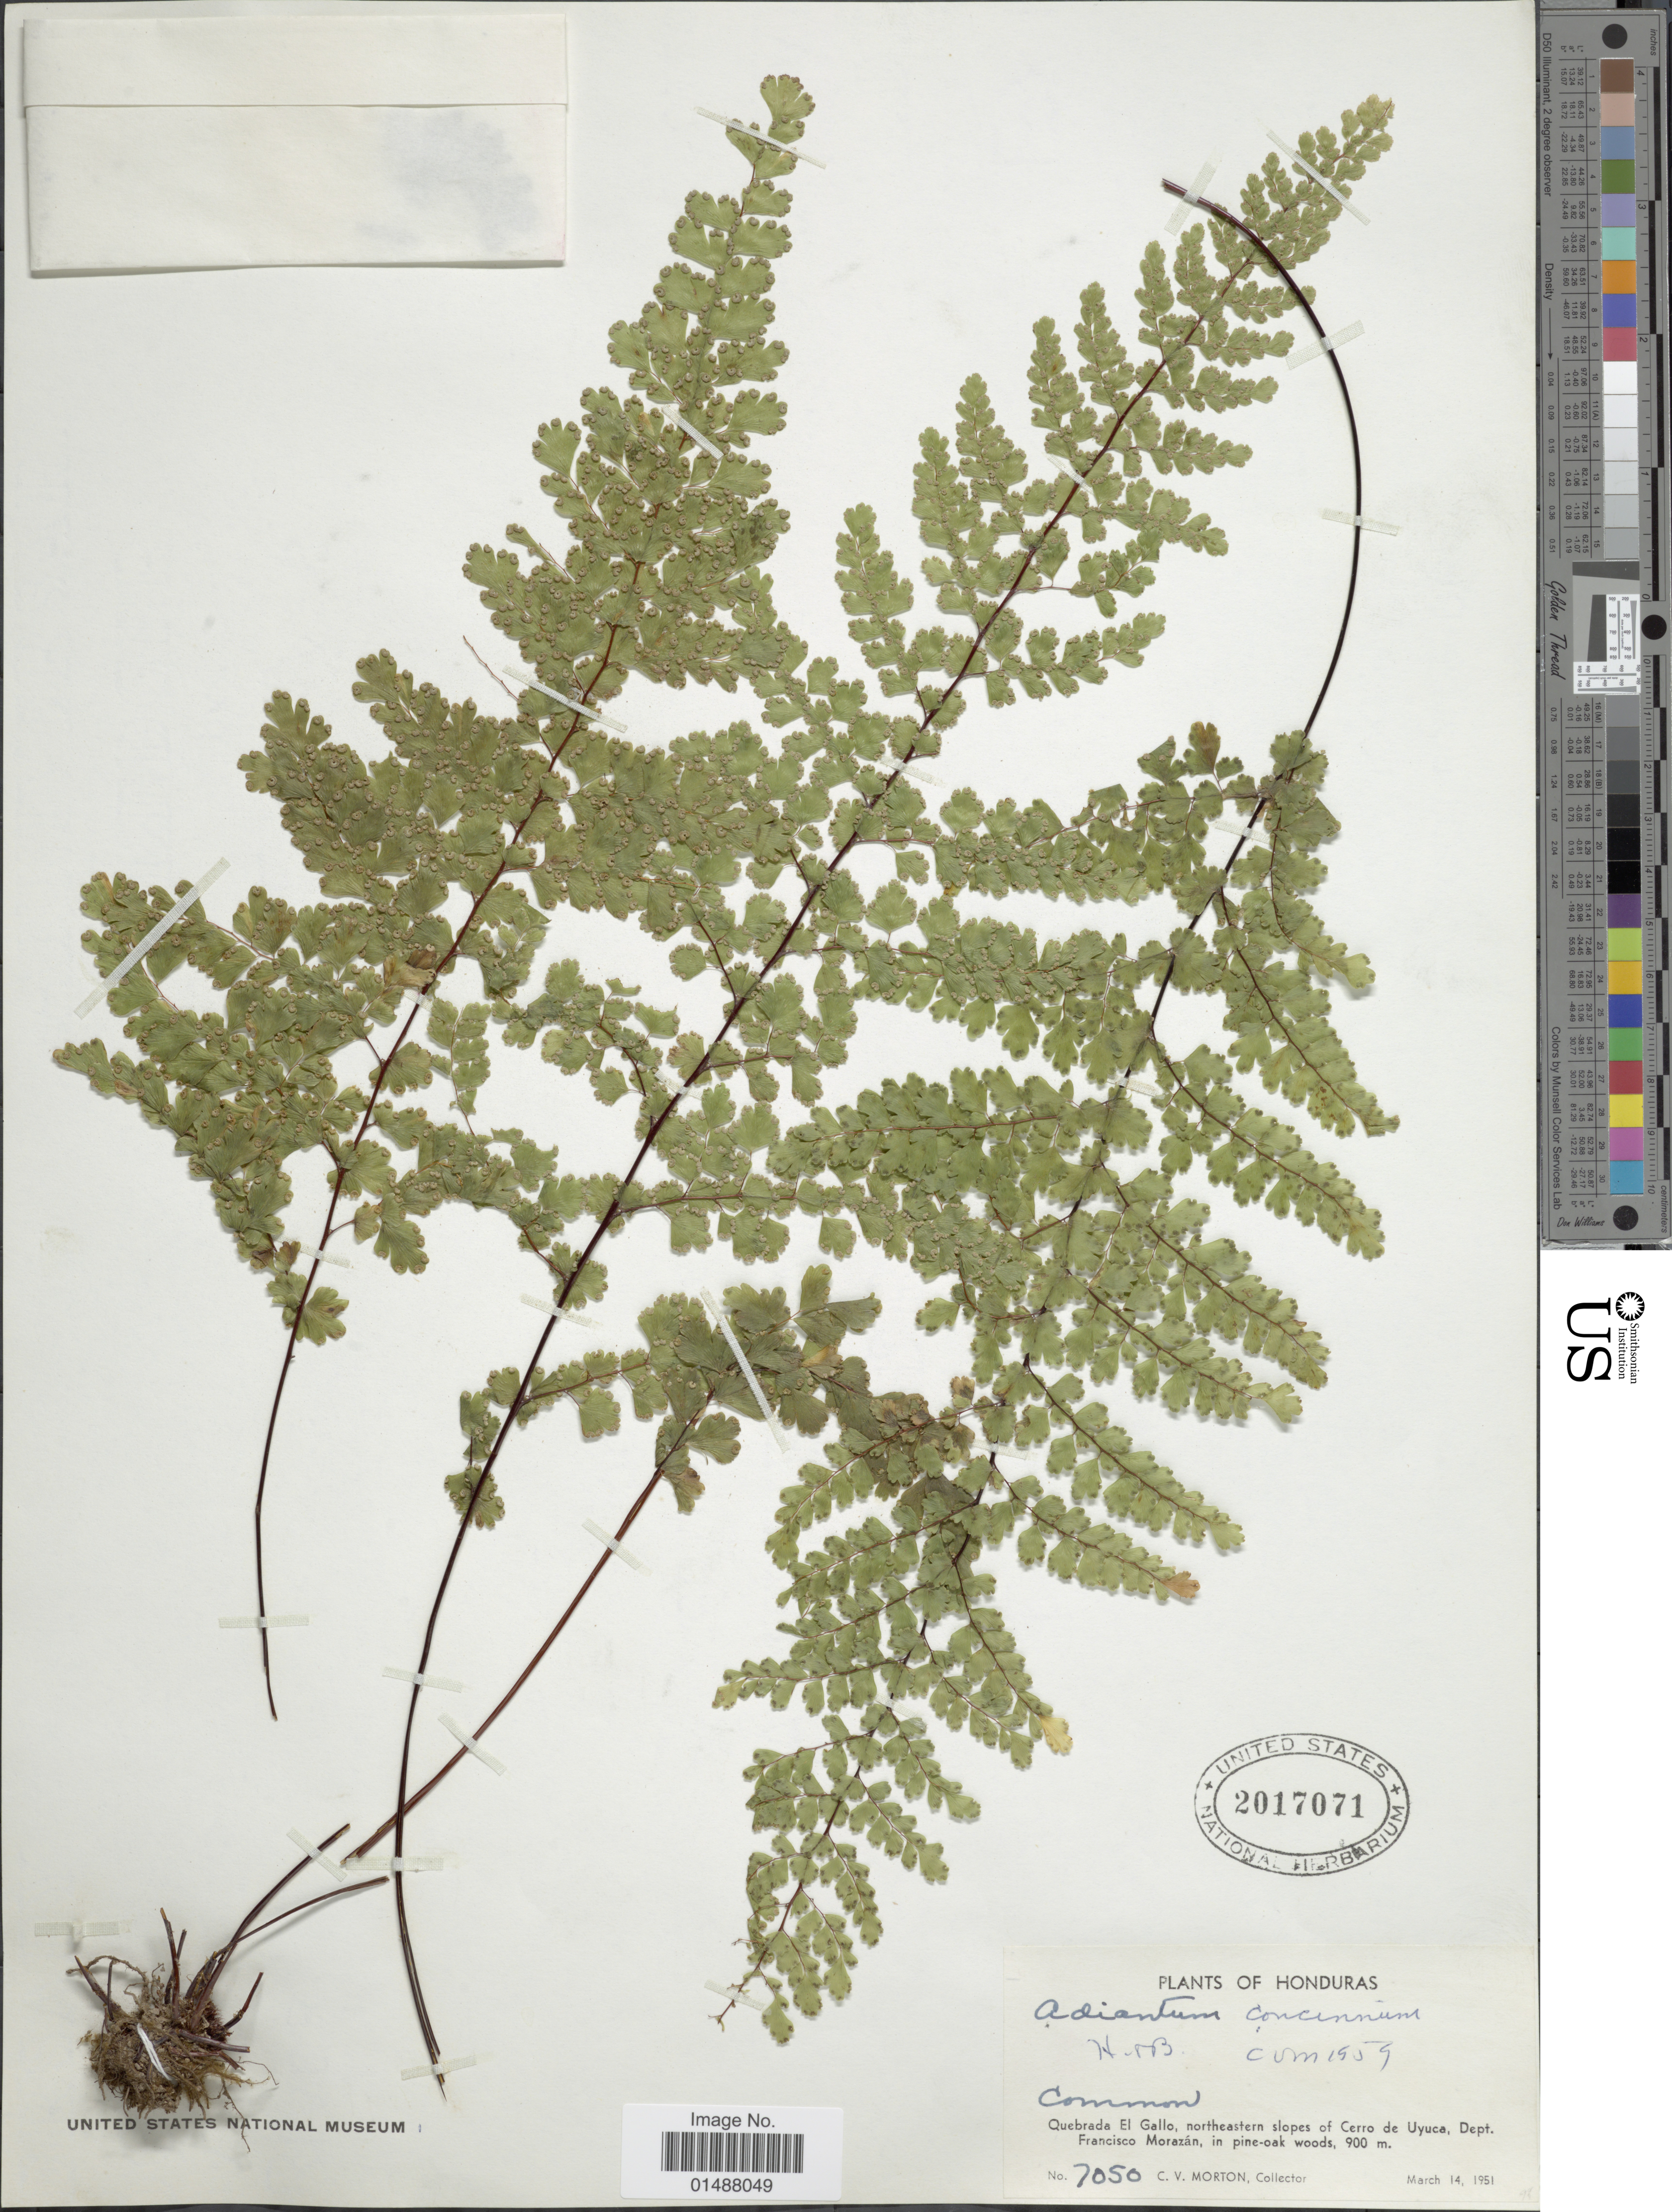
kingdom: Plantae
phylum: Tracheophyta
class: Polypodiopsida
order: Polypodiales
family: Pteridaceae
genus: Adiantum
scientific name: Adiantum concinnum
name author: Humb. & Bonpl. ex Willd.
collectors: C. V. Morton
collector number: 7050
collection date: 1951-03-14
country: Honduras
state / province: Fco. Morazán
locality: Quebrada El Gallo, norheastern slopes of Cerro de Uyuca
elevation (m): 900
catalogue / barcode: US 2017071